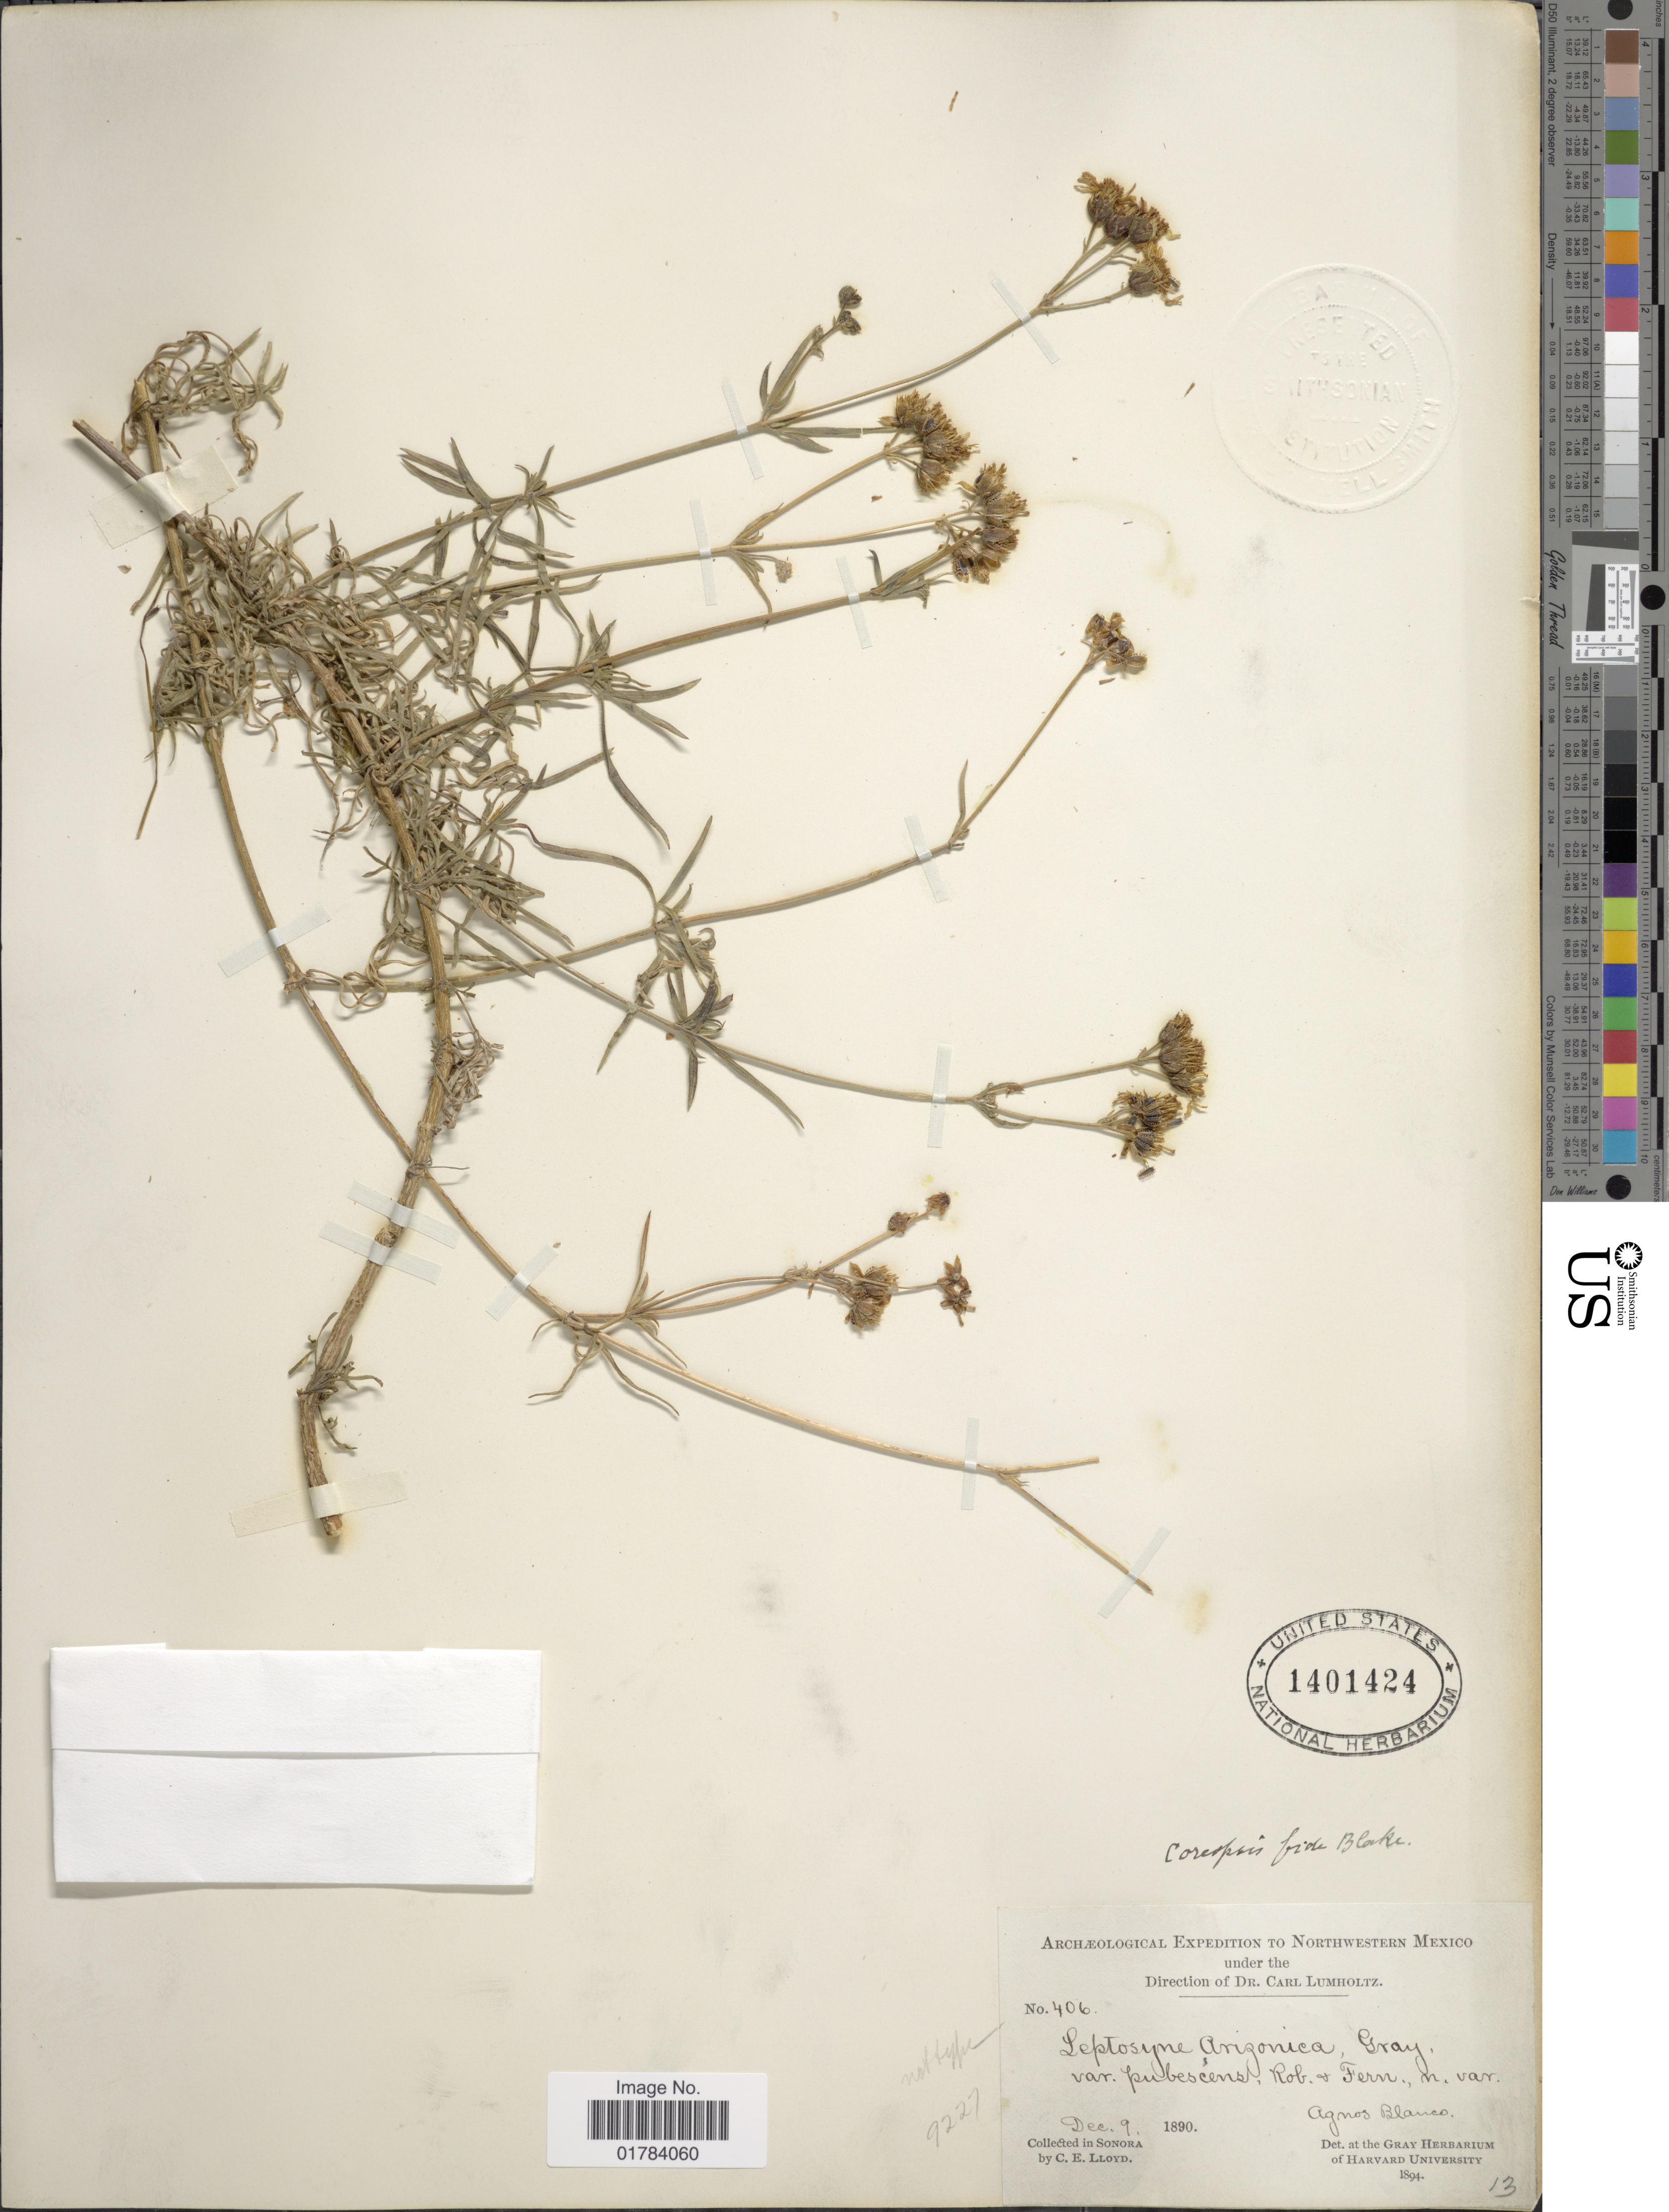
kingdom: Plantae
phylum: Tracheophyta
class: Magnoliopsida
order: Asterales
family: Asteraceae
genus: Coreocarpus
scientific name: Coreocarpus arizonicus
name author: (A. Gray) S.F. Blake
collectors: Lloyd, C. E.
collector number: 406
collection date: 1890-12-09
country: Mexico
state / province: Sonora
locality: Northwestern Mexico, Agnos Blanco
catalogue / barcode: US 1401424